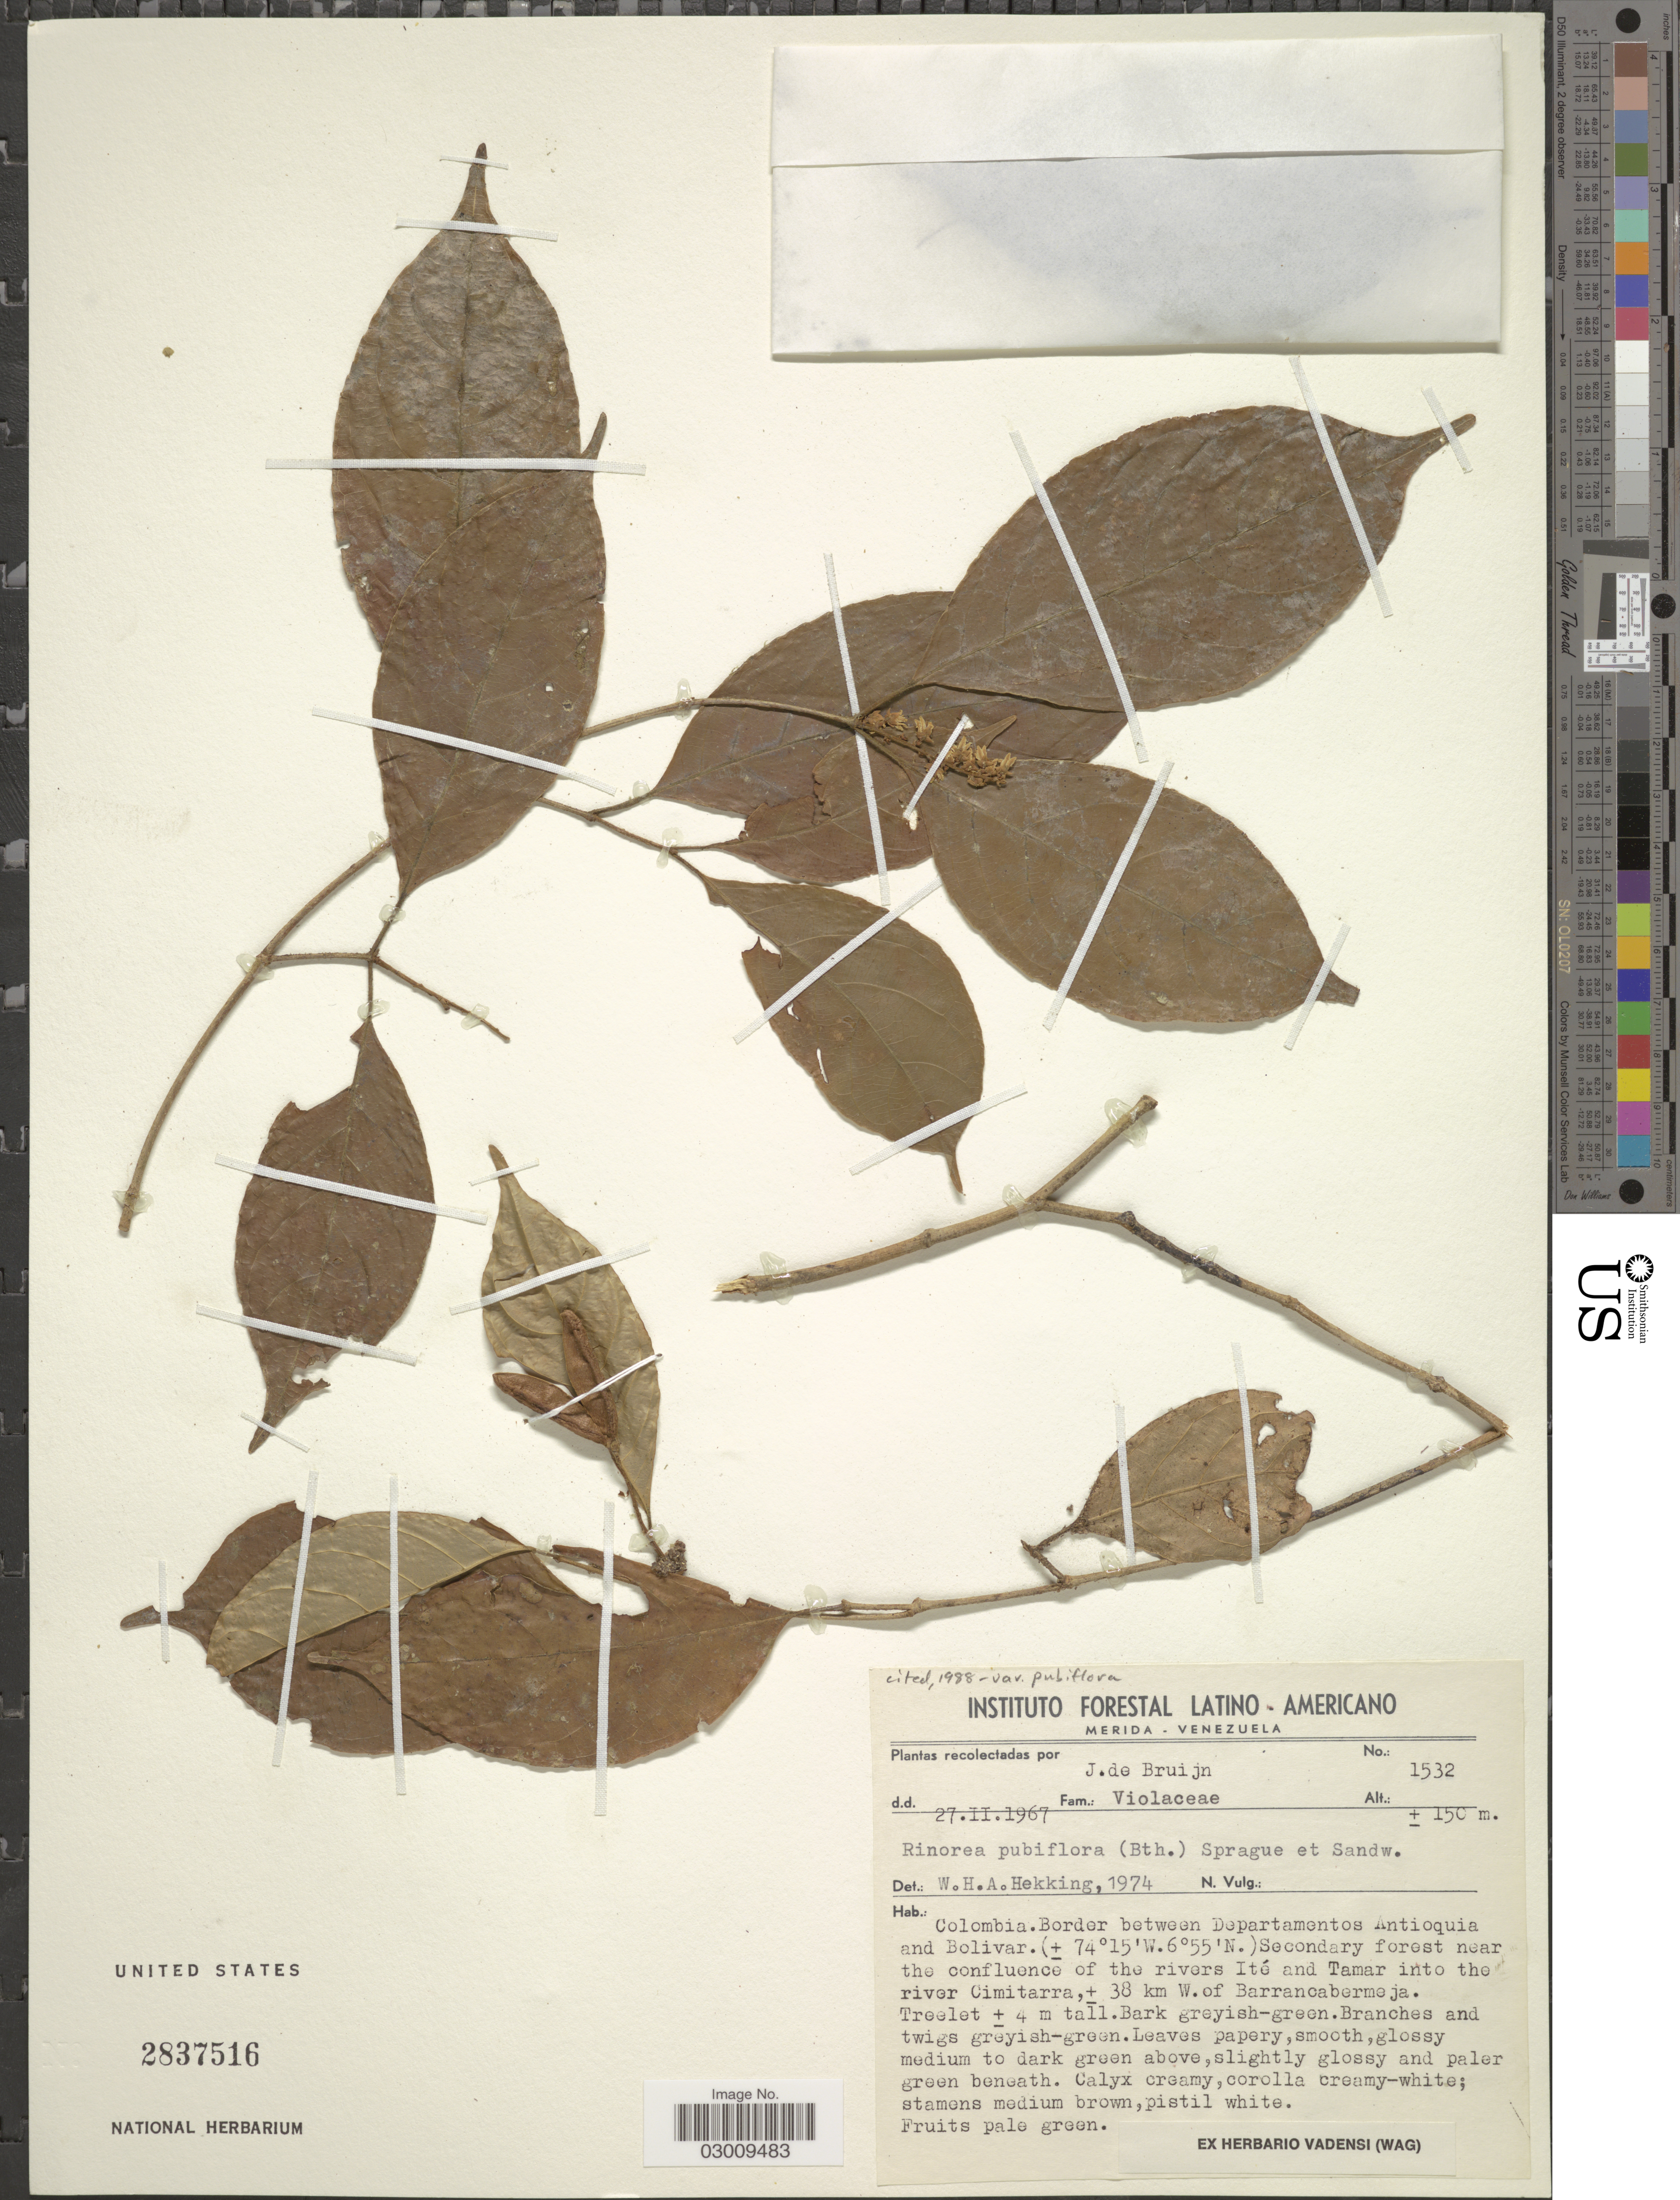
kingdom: Plantae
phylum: Tracheophyta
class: Magnoliopsida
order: Malpighiales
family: Violaceae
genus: Rinorea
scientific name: Rinorea pubiflora var. pubiflora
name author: (Benth.) Sprague & Sandwith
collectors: J. Bruijn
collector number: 1532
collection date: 1967-02-27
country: Colombia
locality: Border between Departamento de Antioquia and Departamento Bolivar. Secondary forest near the confluence of the rivers Ité and Tamar into the river Cimitarra, ± 38 km W. of Barrancabermeja.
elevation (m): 150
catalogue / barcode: US 2837516